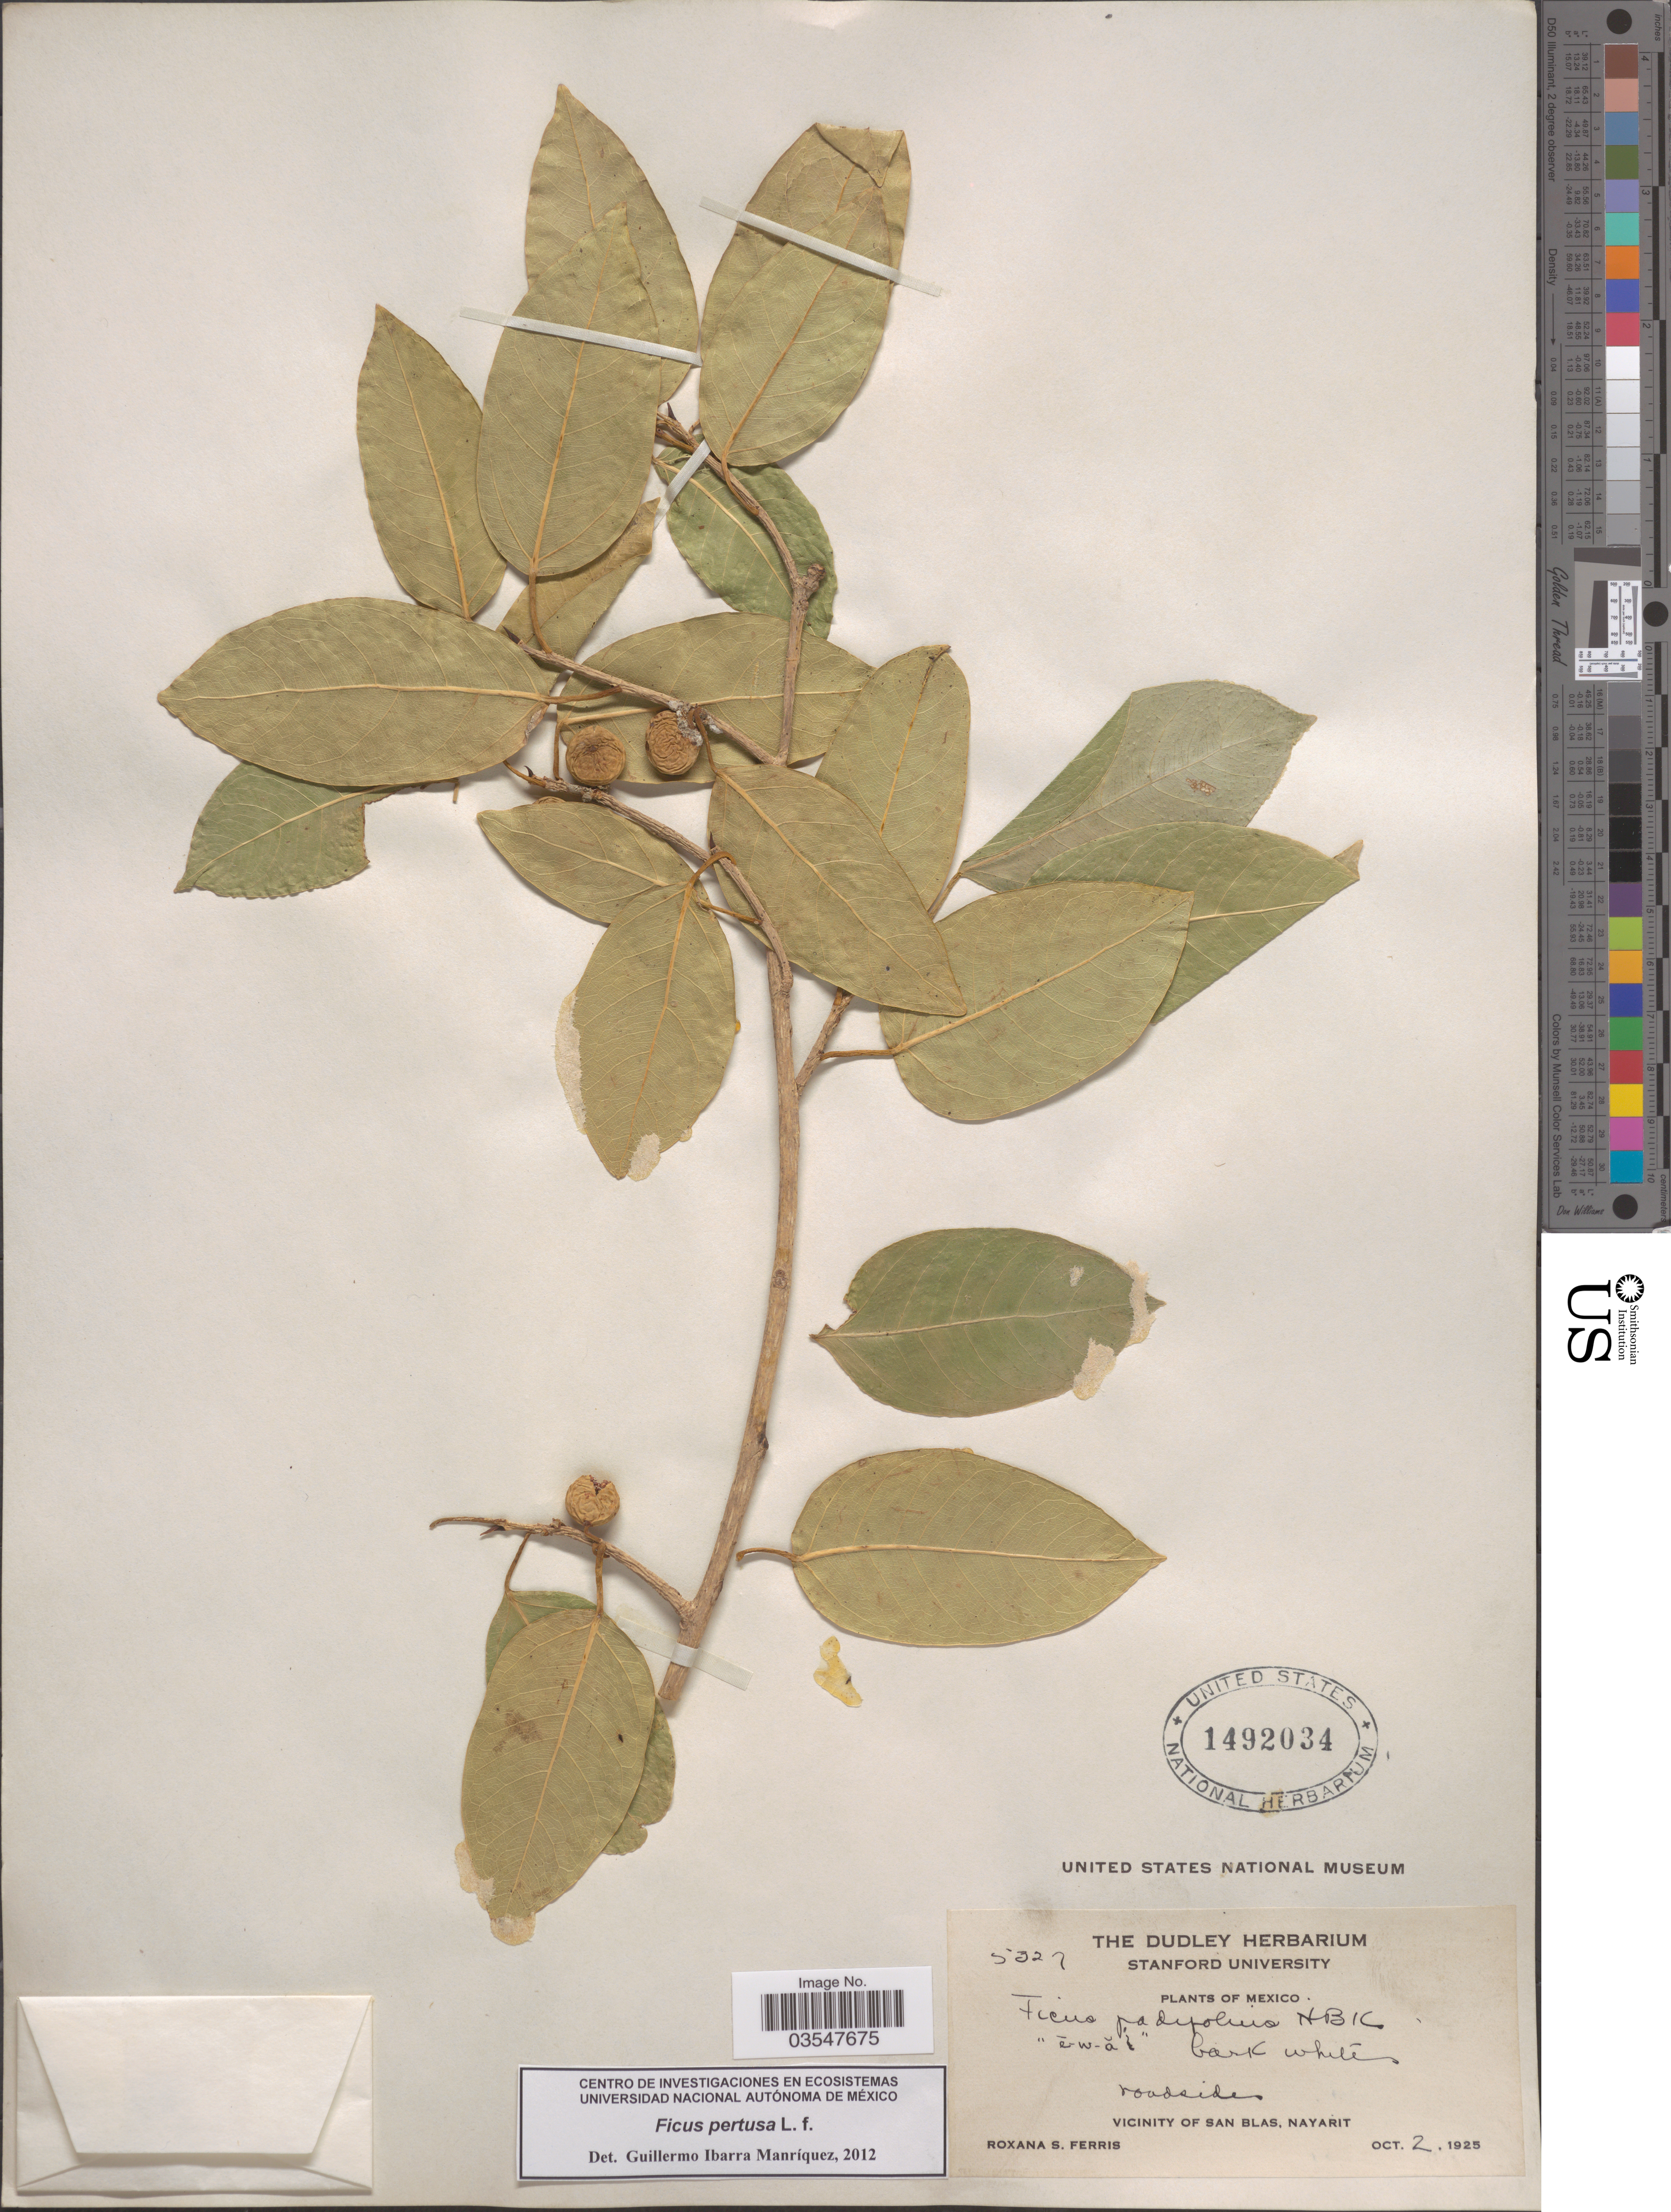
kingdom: Plantae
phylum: Tracheophyta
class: Magnoliopsida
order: Rosales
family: Moraceae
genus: Ficus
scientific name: Ficus pertusa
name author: L. f.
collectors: R. S. Ferris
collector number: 5327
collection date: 1925-10-02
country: Mexico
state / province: Nayarit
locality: Vicinity of San Blas.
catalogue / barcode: US 1492034